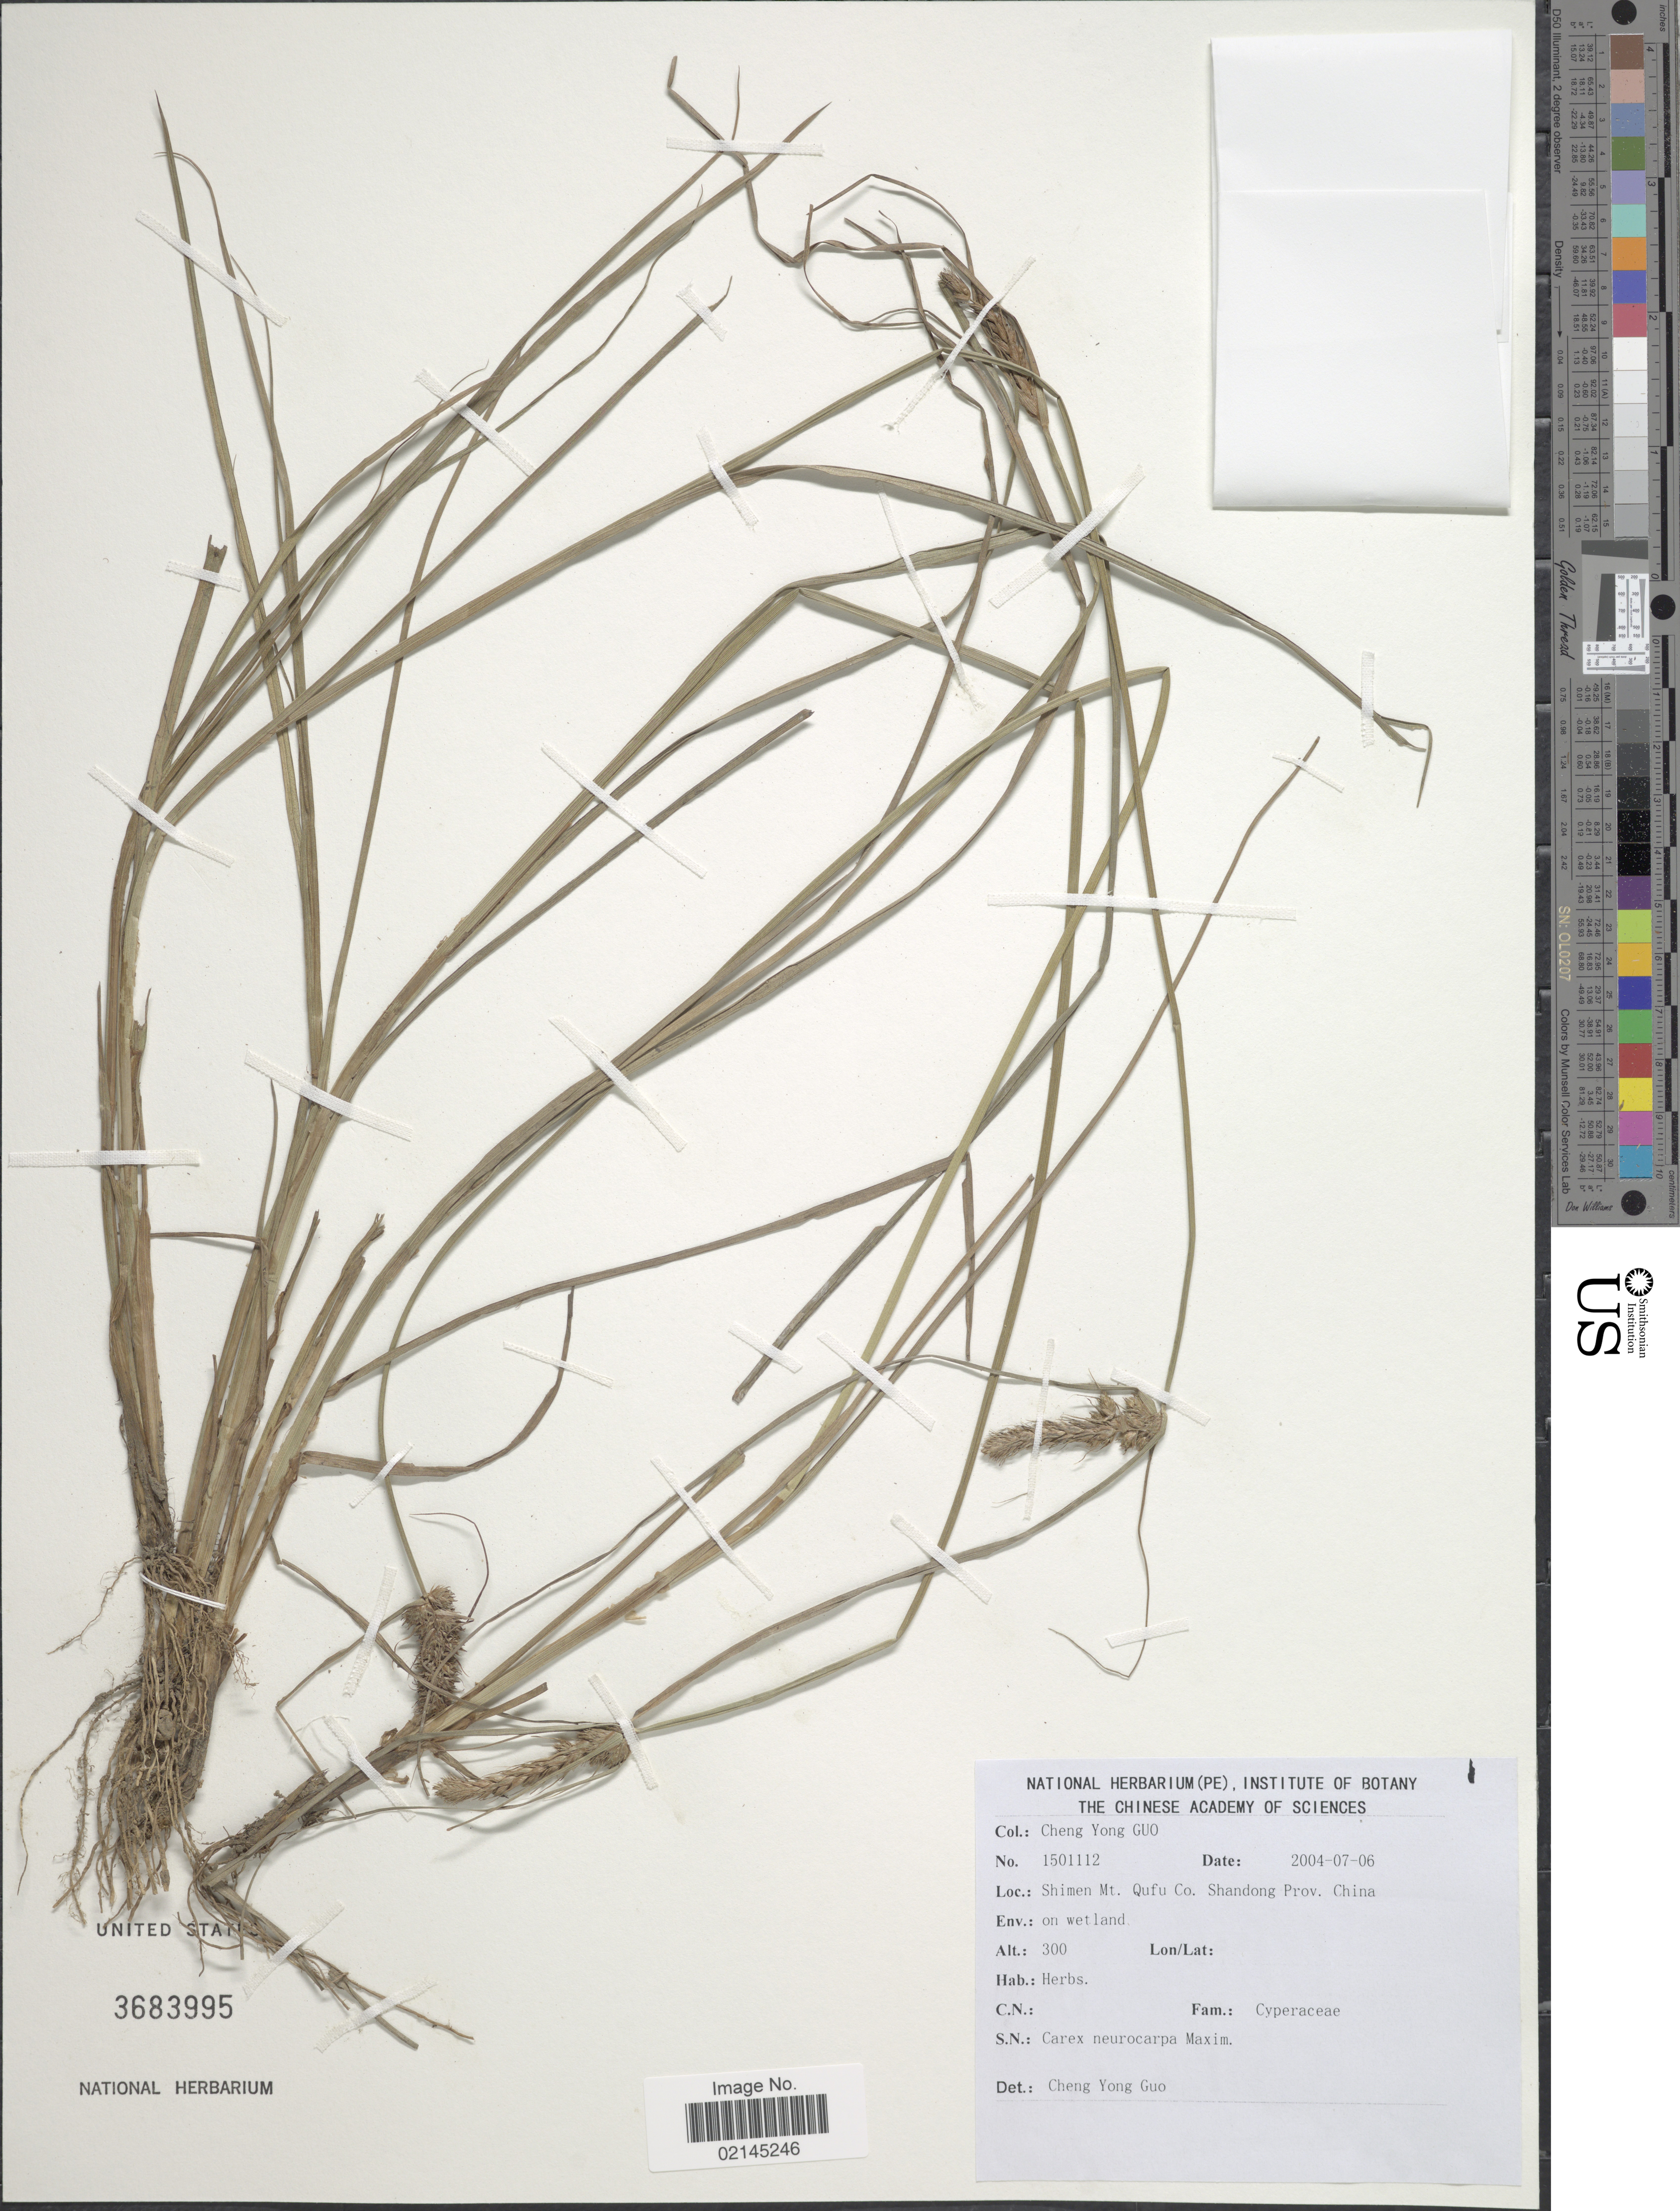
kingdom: Plantae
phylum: Tracheophyta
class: Liliopsida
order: Poales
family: Cyperaceae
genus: Carex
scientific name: Carex neurocarpa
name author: Maxim.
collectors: Guo Chengyong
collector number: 1501112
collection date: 2004-07-06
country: China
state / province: Shandong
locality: Shimen mt. Qufu Co. Shandong Prov. China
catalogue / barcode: US 3683995